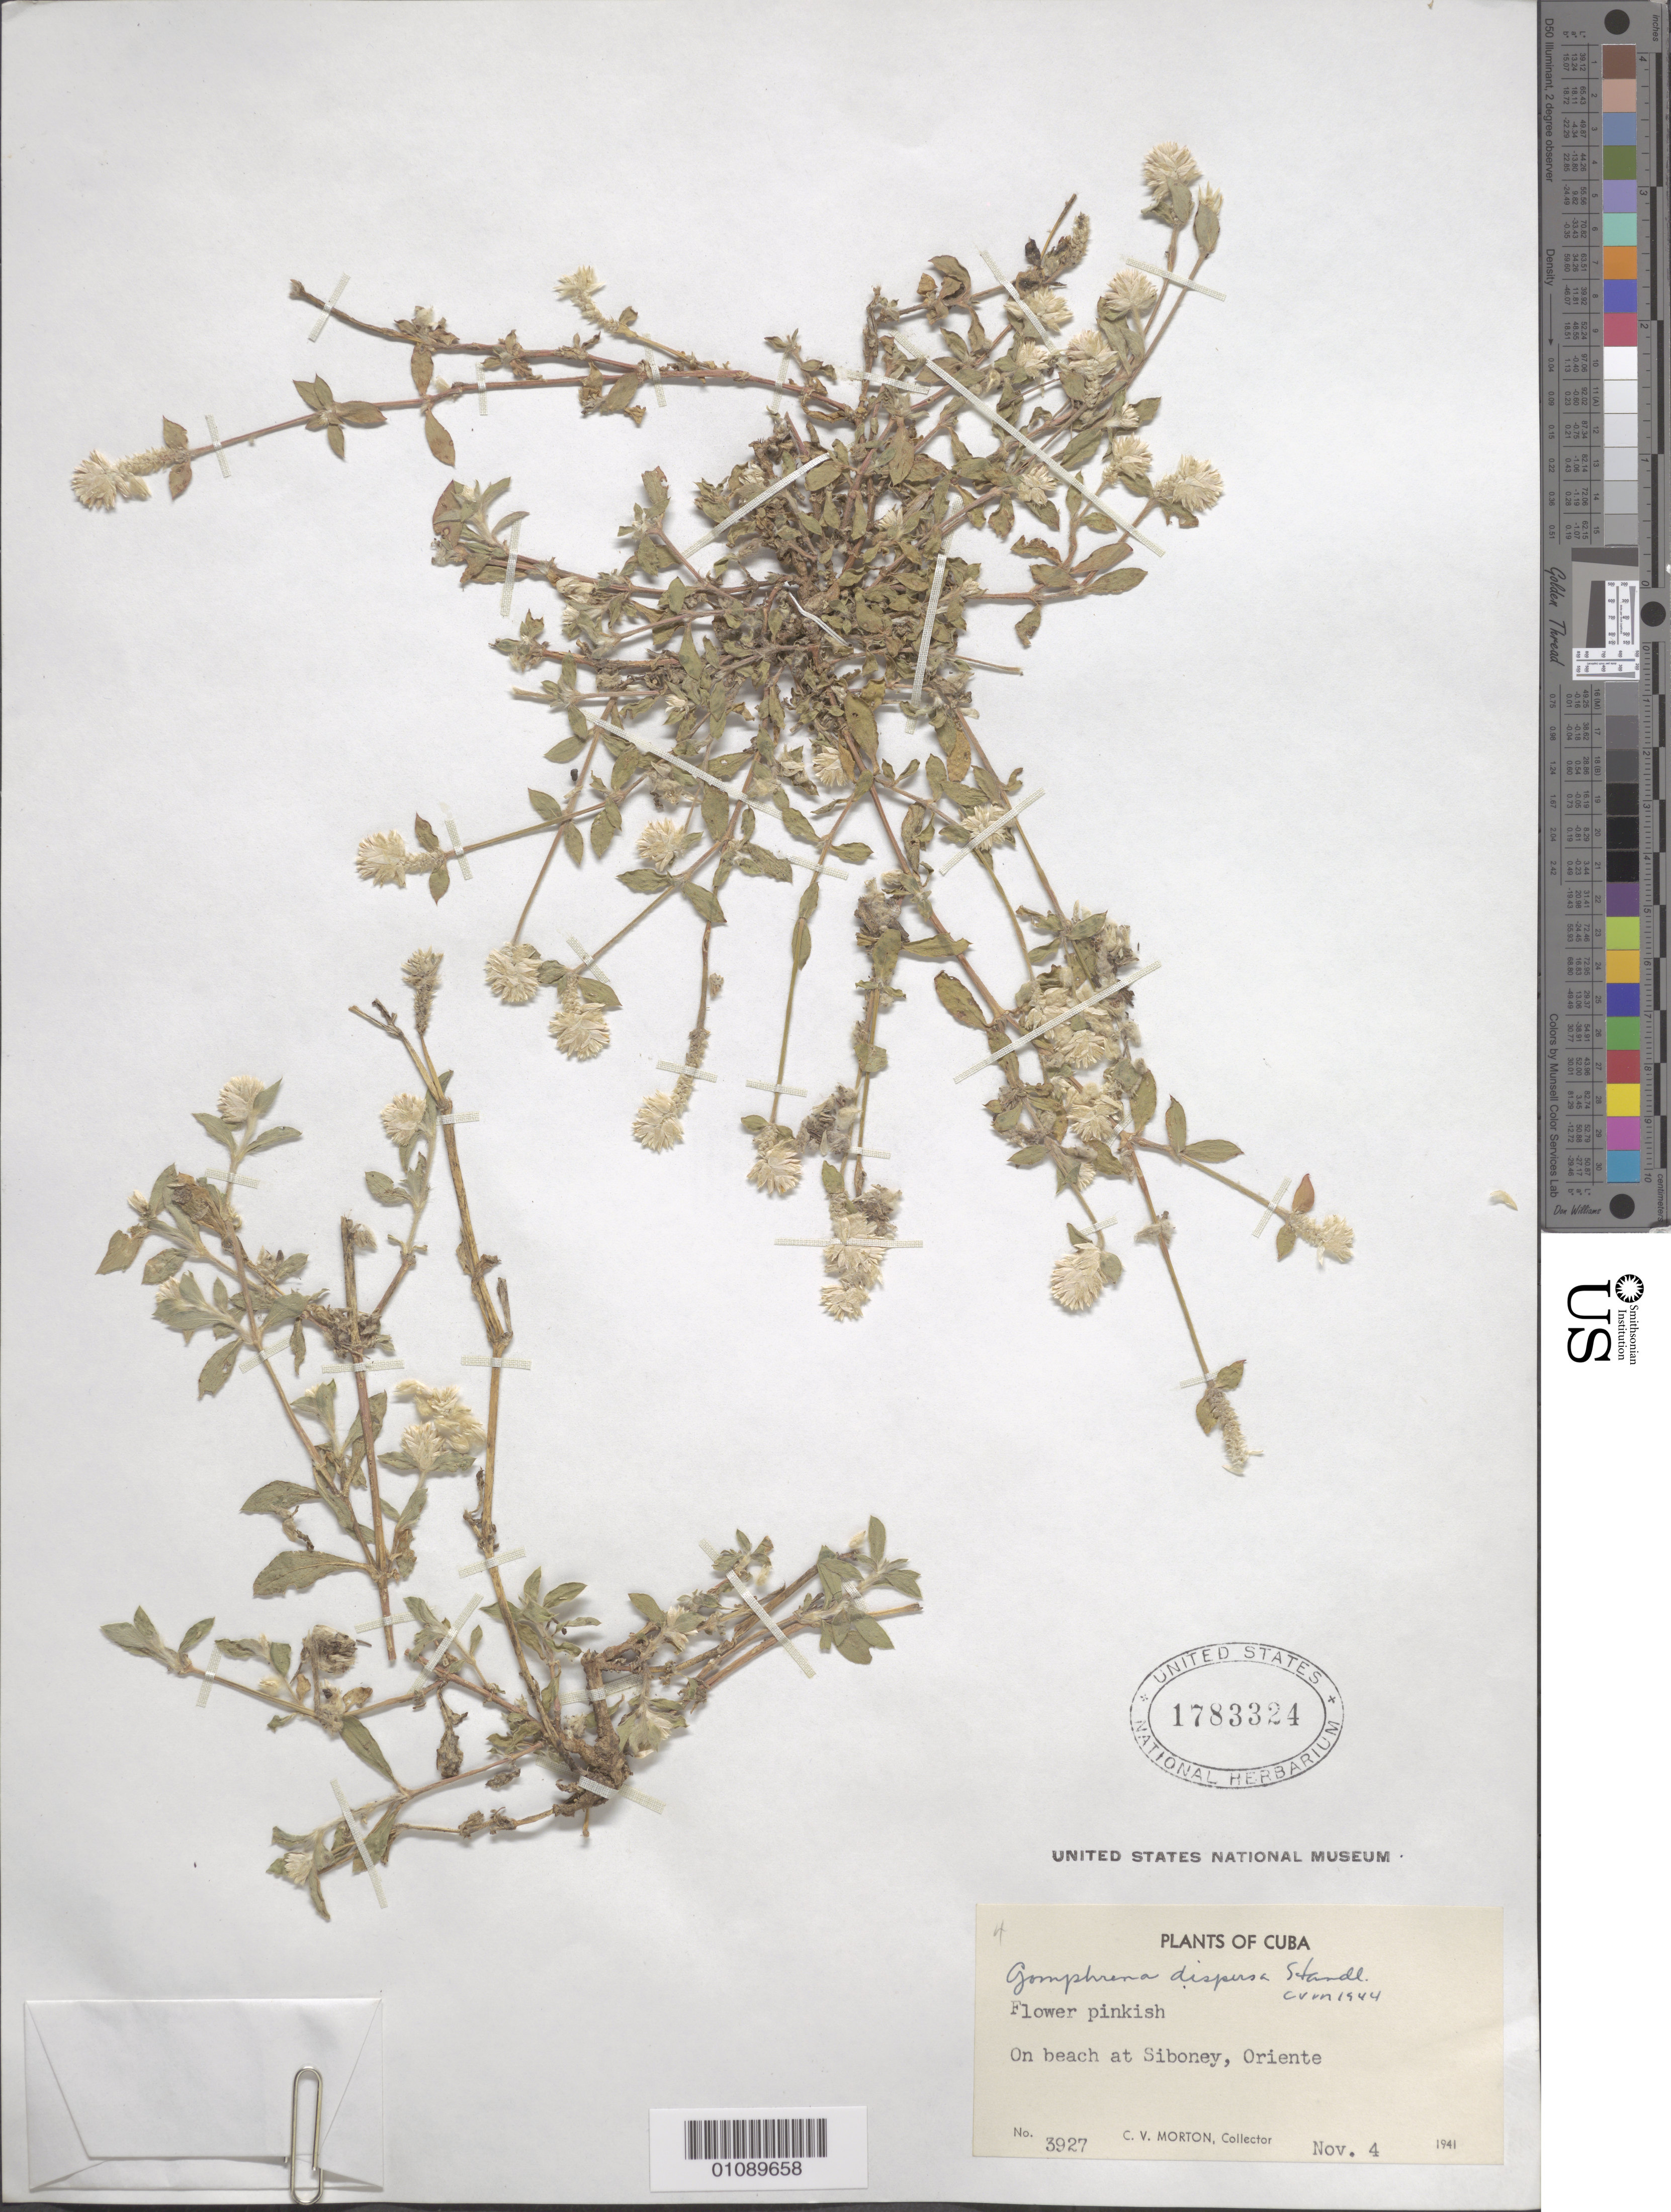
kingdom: Plantae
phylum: Tracheophyta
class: Magnoliopsida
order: Caryophyllales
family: Amaranthaceae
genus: Gomphrena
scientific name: Gomphrena dispersa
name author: Standl.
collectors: C. V. Morton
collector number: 3927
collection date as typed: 04 Nov 1941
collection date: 1941-11-04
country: Cuba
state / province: Santiago de Cuba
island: Cuba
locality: Oriente, Siboney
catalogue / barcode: US 1783324